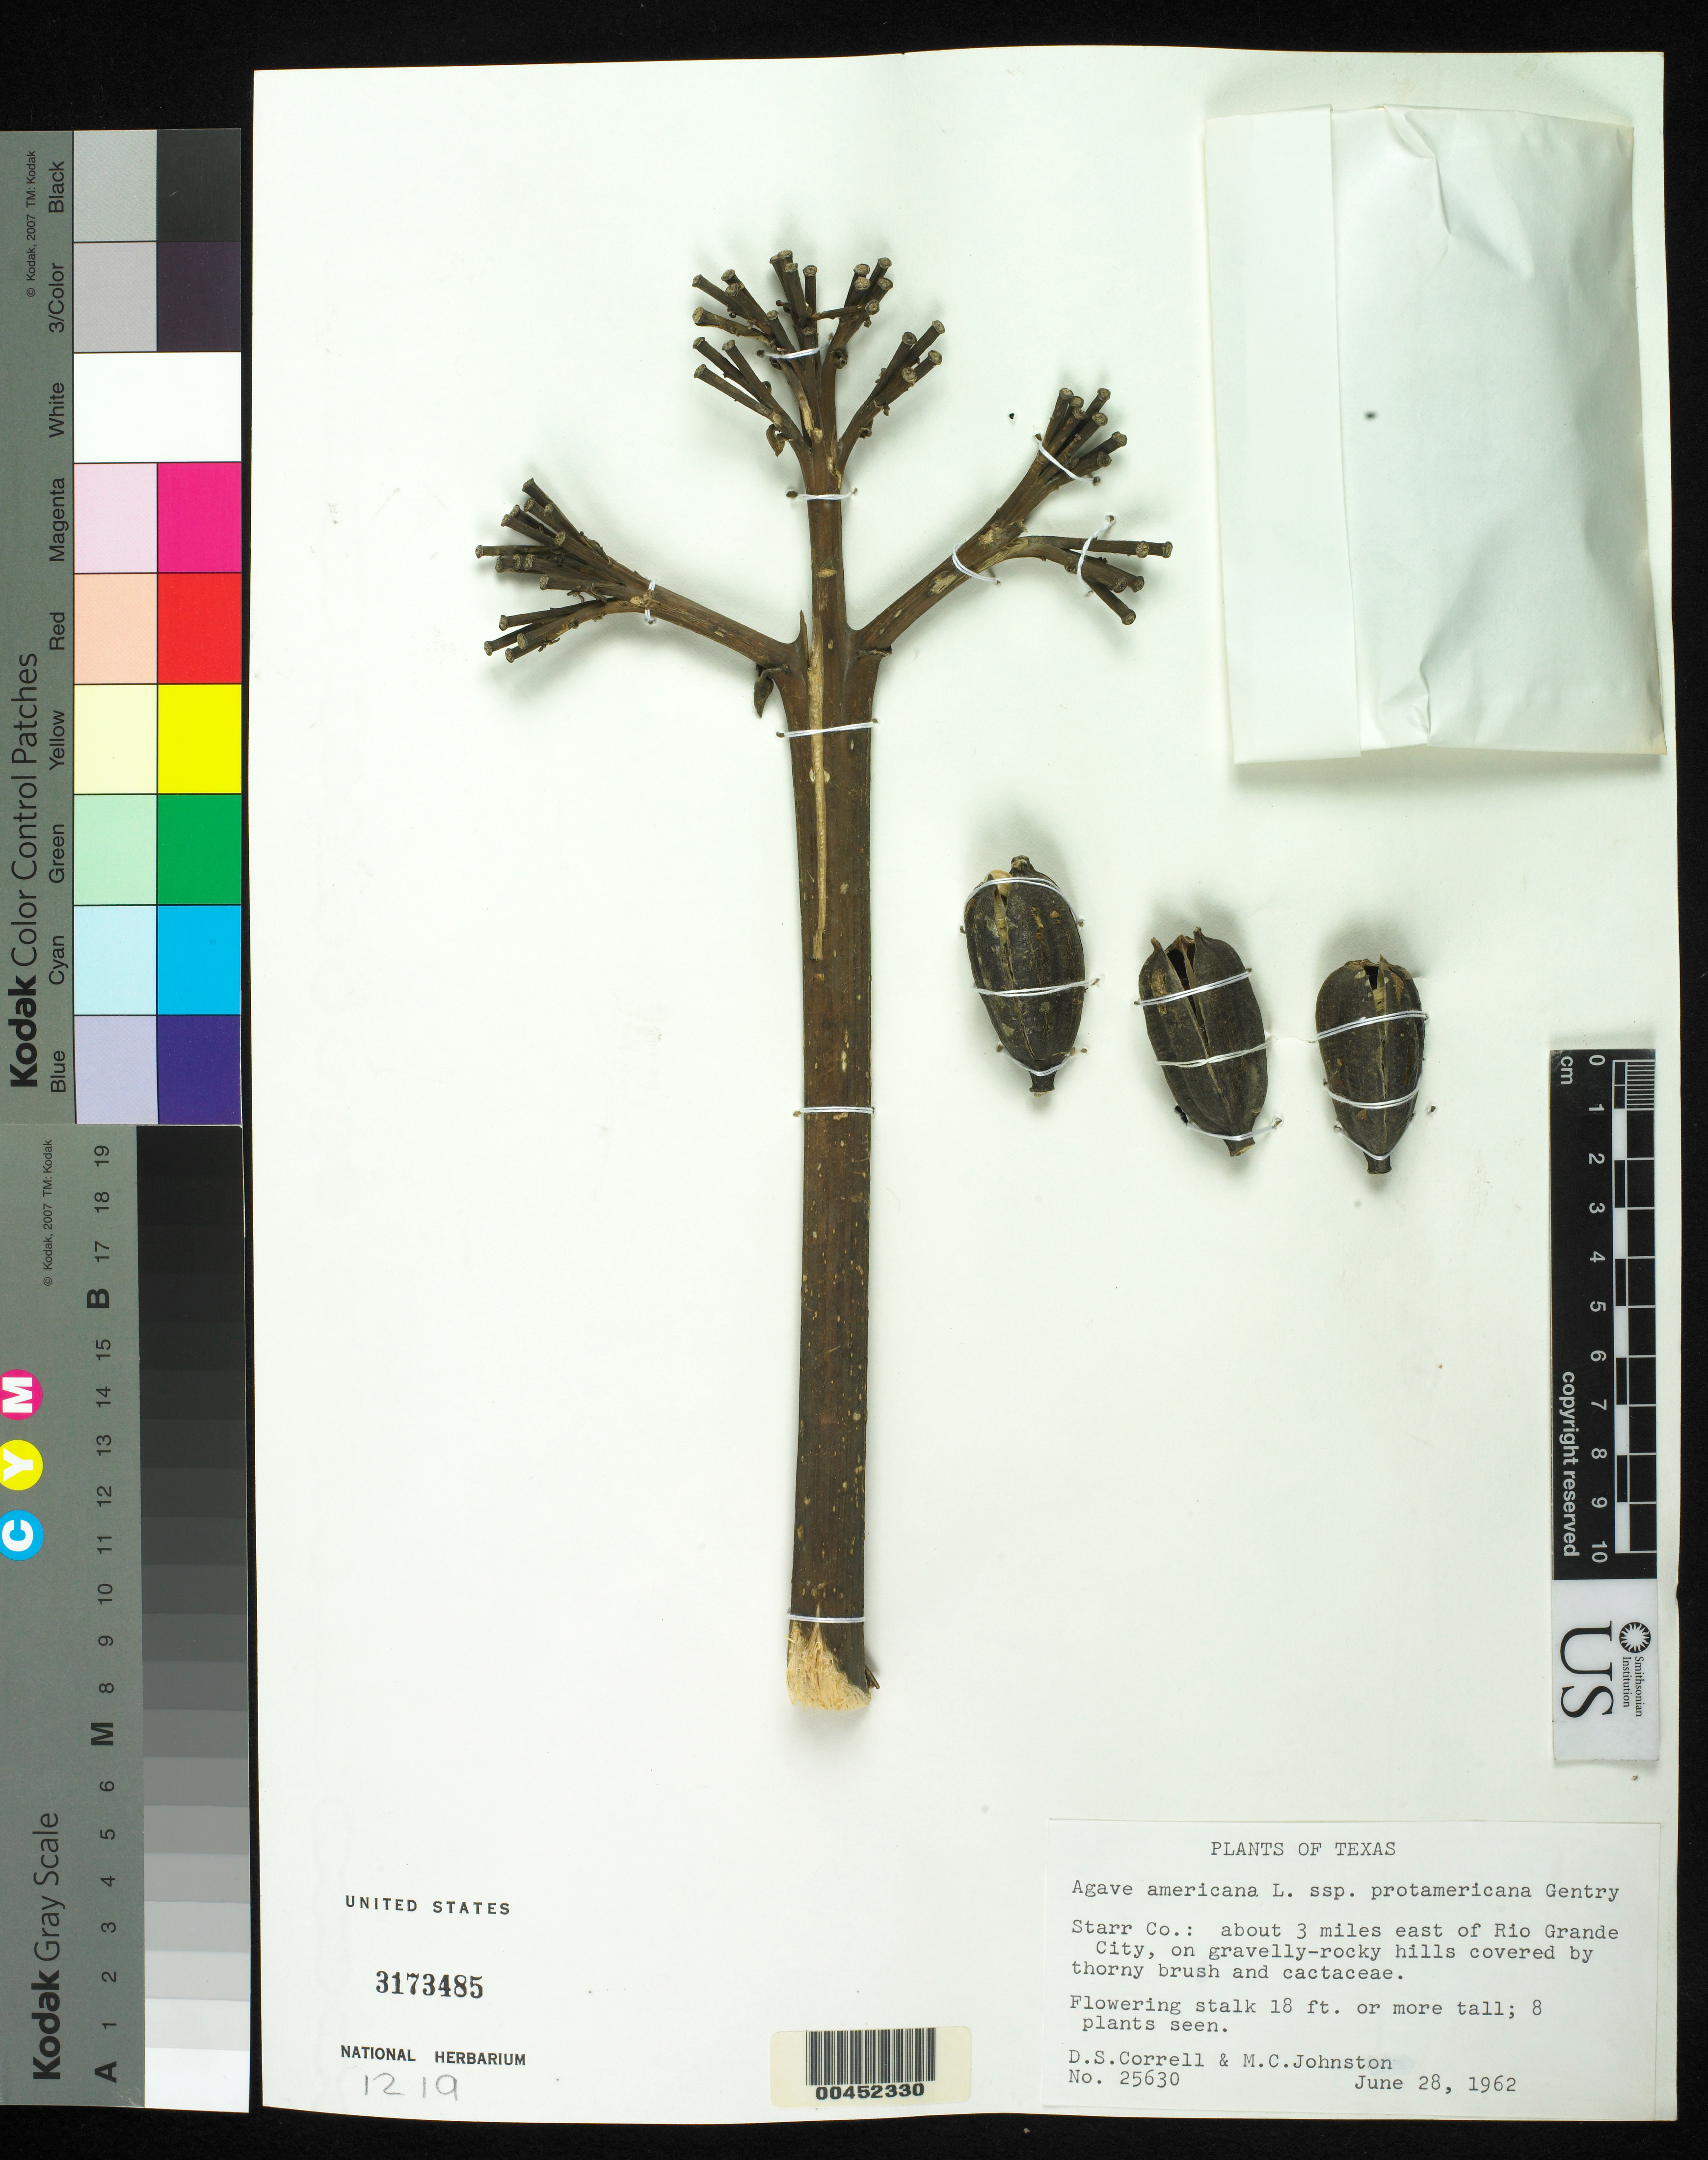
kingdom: Plantae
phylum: Tracheophyta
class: Liliopsida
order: Asparagales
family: Asparagaceae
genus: Agave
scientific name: Agave americana subsp. protamericana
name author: Gentry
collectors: D. S. Correll & M. Johnston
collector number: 25630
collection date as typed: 28 Jun 1962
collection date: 1962-06-28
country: United States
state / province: Texas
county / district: Starr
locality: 3 mi e of rio grande city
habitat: Gravelly rock hills covered by thorny brush and cactaceae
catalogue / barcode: US 3173485